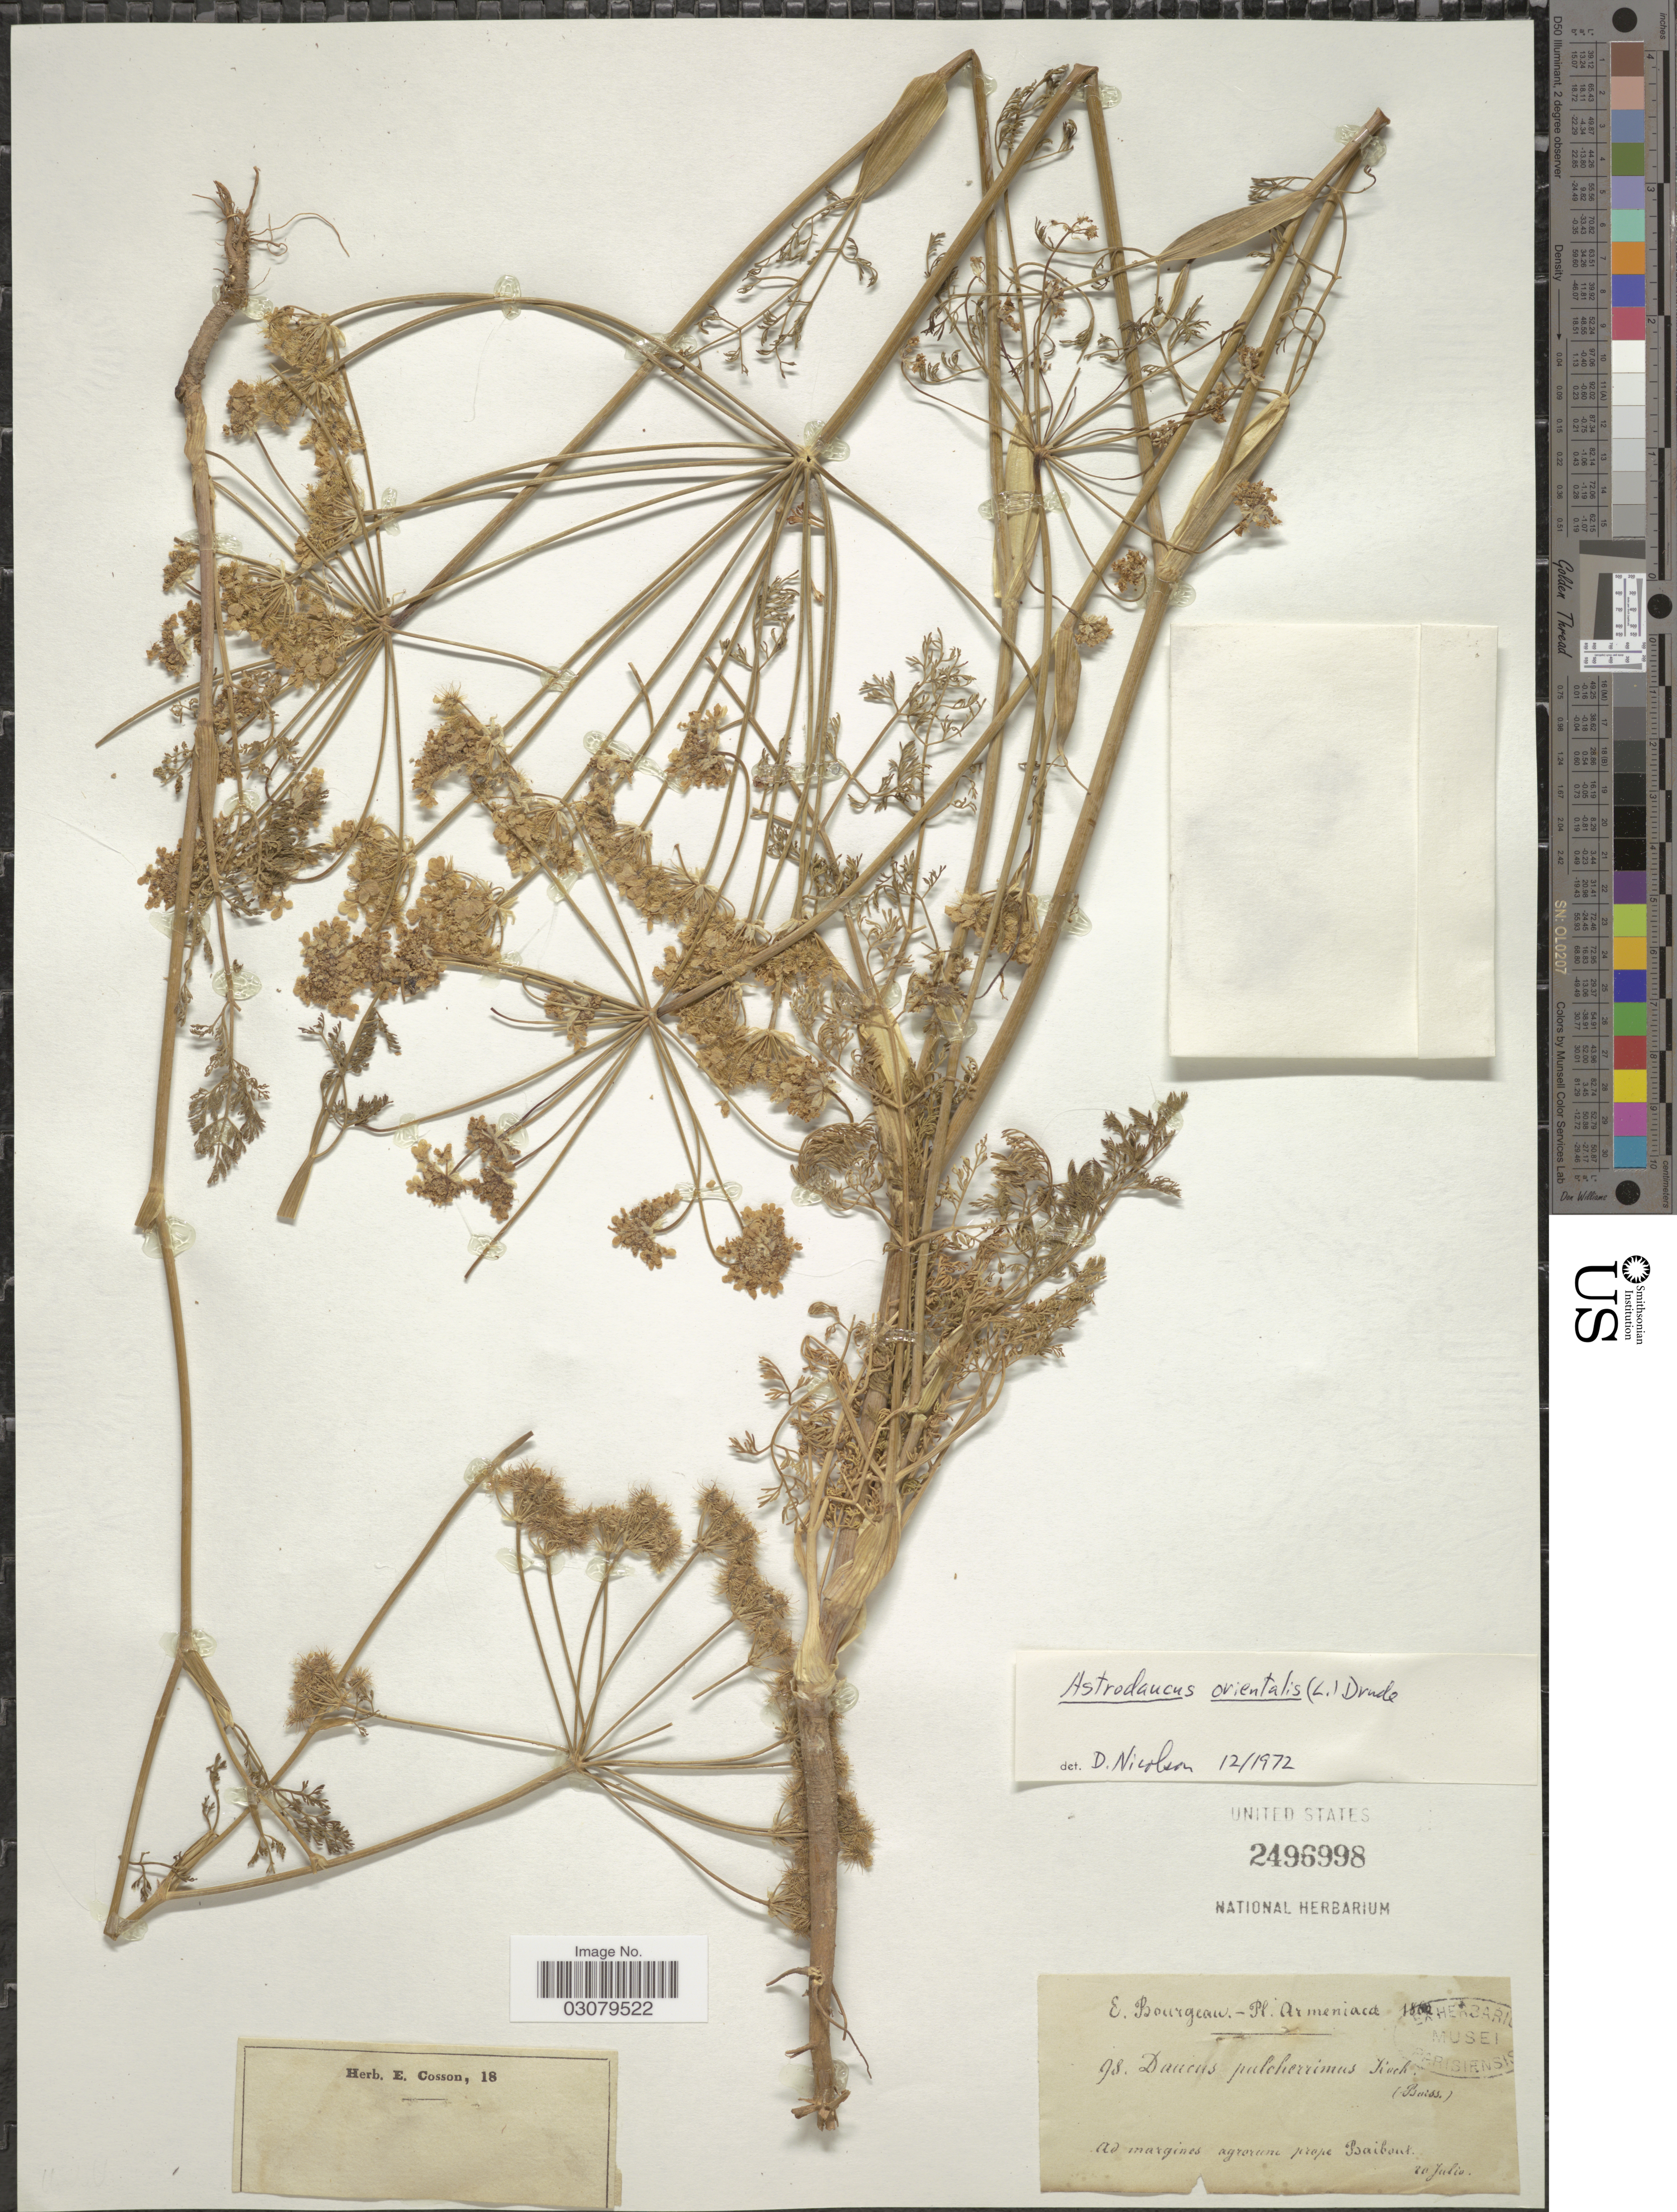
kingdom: Plantae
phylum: Tracheophyta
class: Magnoliopsida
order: Apiales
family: Apiaceae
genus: Astrodaucus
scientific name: Astrodaucus orientalis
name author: (L.) Drude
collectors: E. Bourgeau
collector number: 98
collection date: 1880-07-20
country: Armenia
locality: Ad margines agrorum prope Baibout.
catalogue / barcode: US 2496998